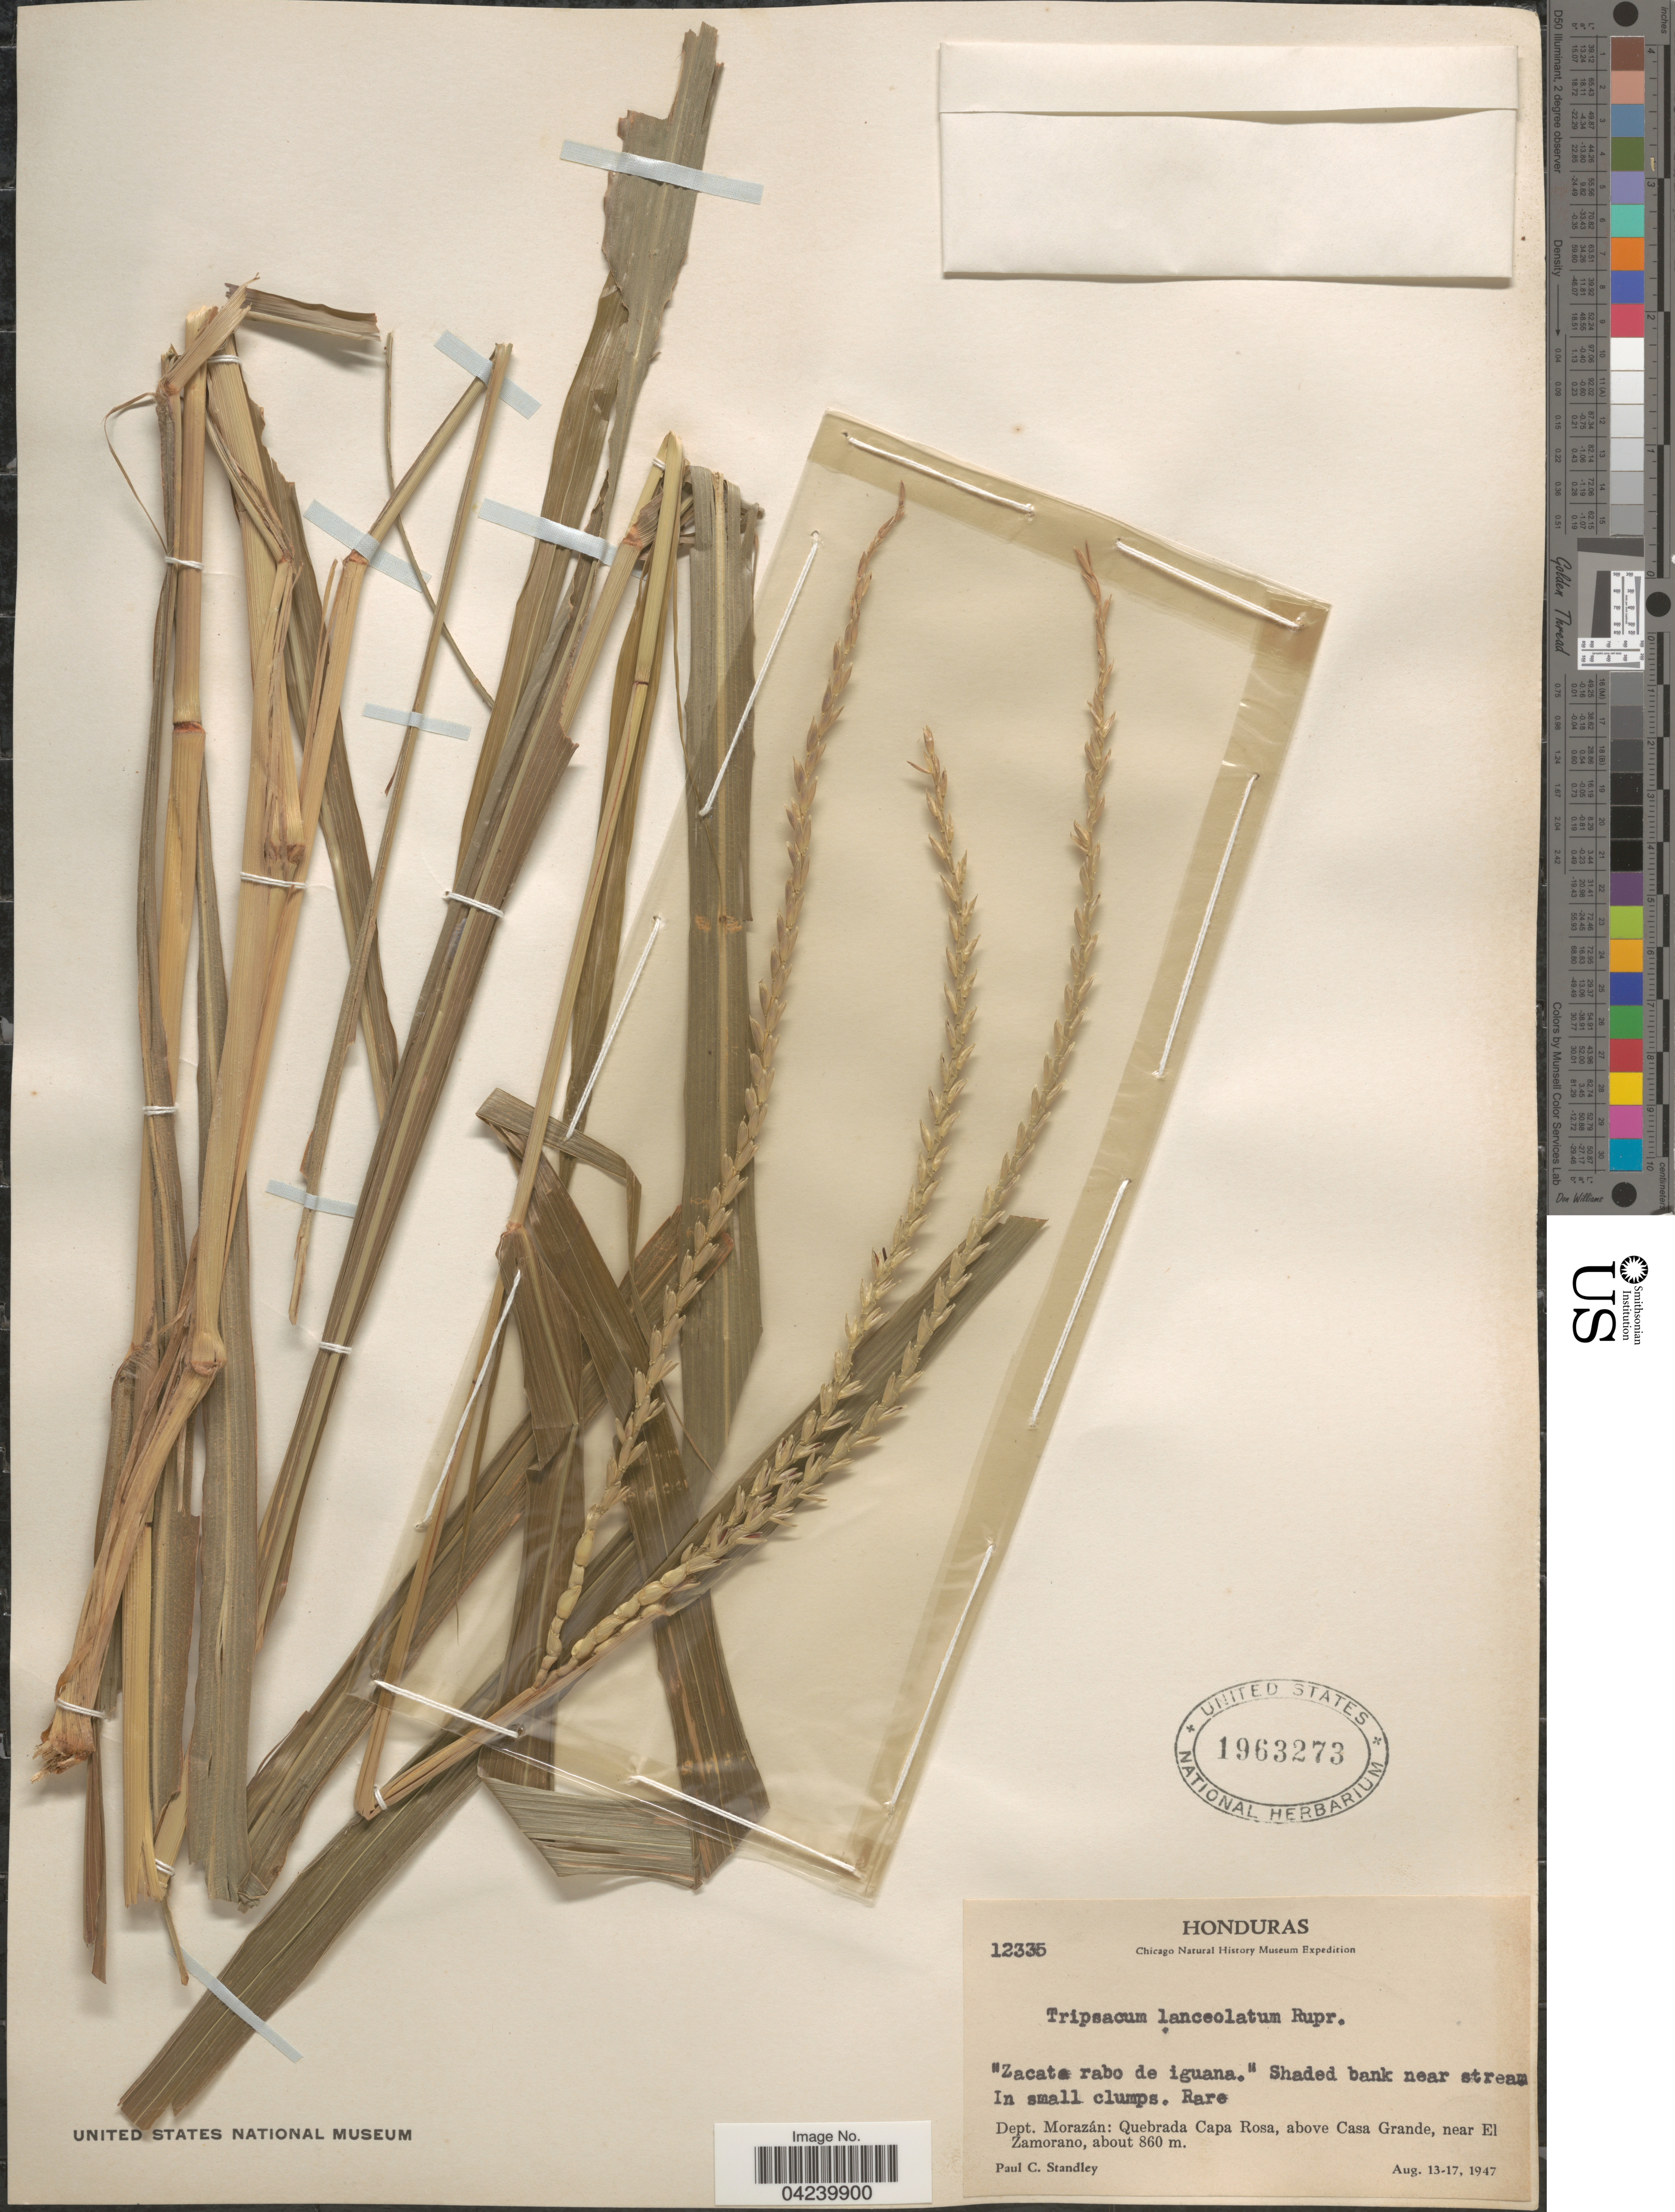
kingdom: Plantae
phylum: Tracheophyta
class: Liliopsida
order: Poales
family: Poaceae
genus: Tripsacum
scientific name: Tripsacum lanceolatum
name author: Rupr. ex E. Fourn.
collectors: P. C. Standley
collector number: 12335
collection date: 1947-08-13/1947-08-17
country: Honduras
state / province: Fco. Morazán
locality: Chicago Natural History Museum Expedition. "Zacate rabo de iguana." Shaded bank near stream In small clumps. Dept. Morazán: Quebrada Capa Rosa, above Casa Grande, near El Zamorano.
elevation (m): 860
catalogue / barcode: US 1963273